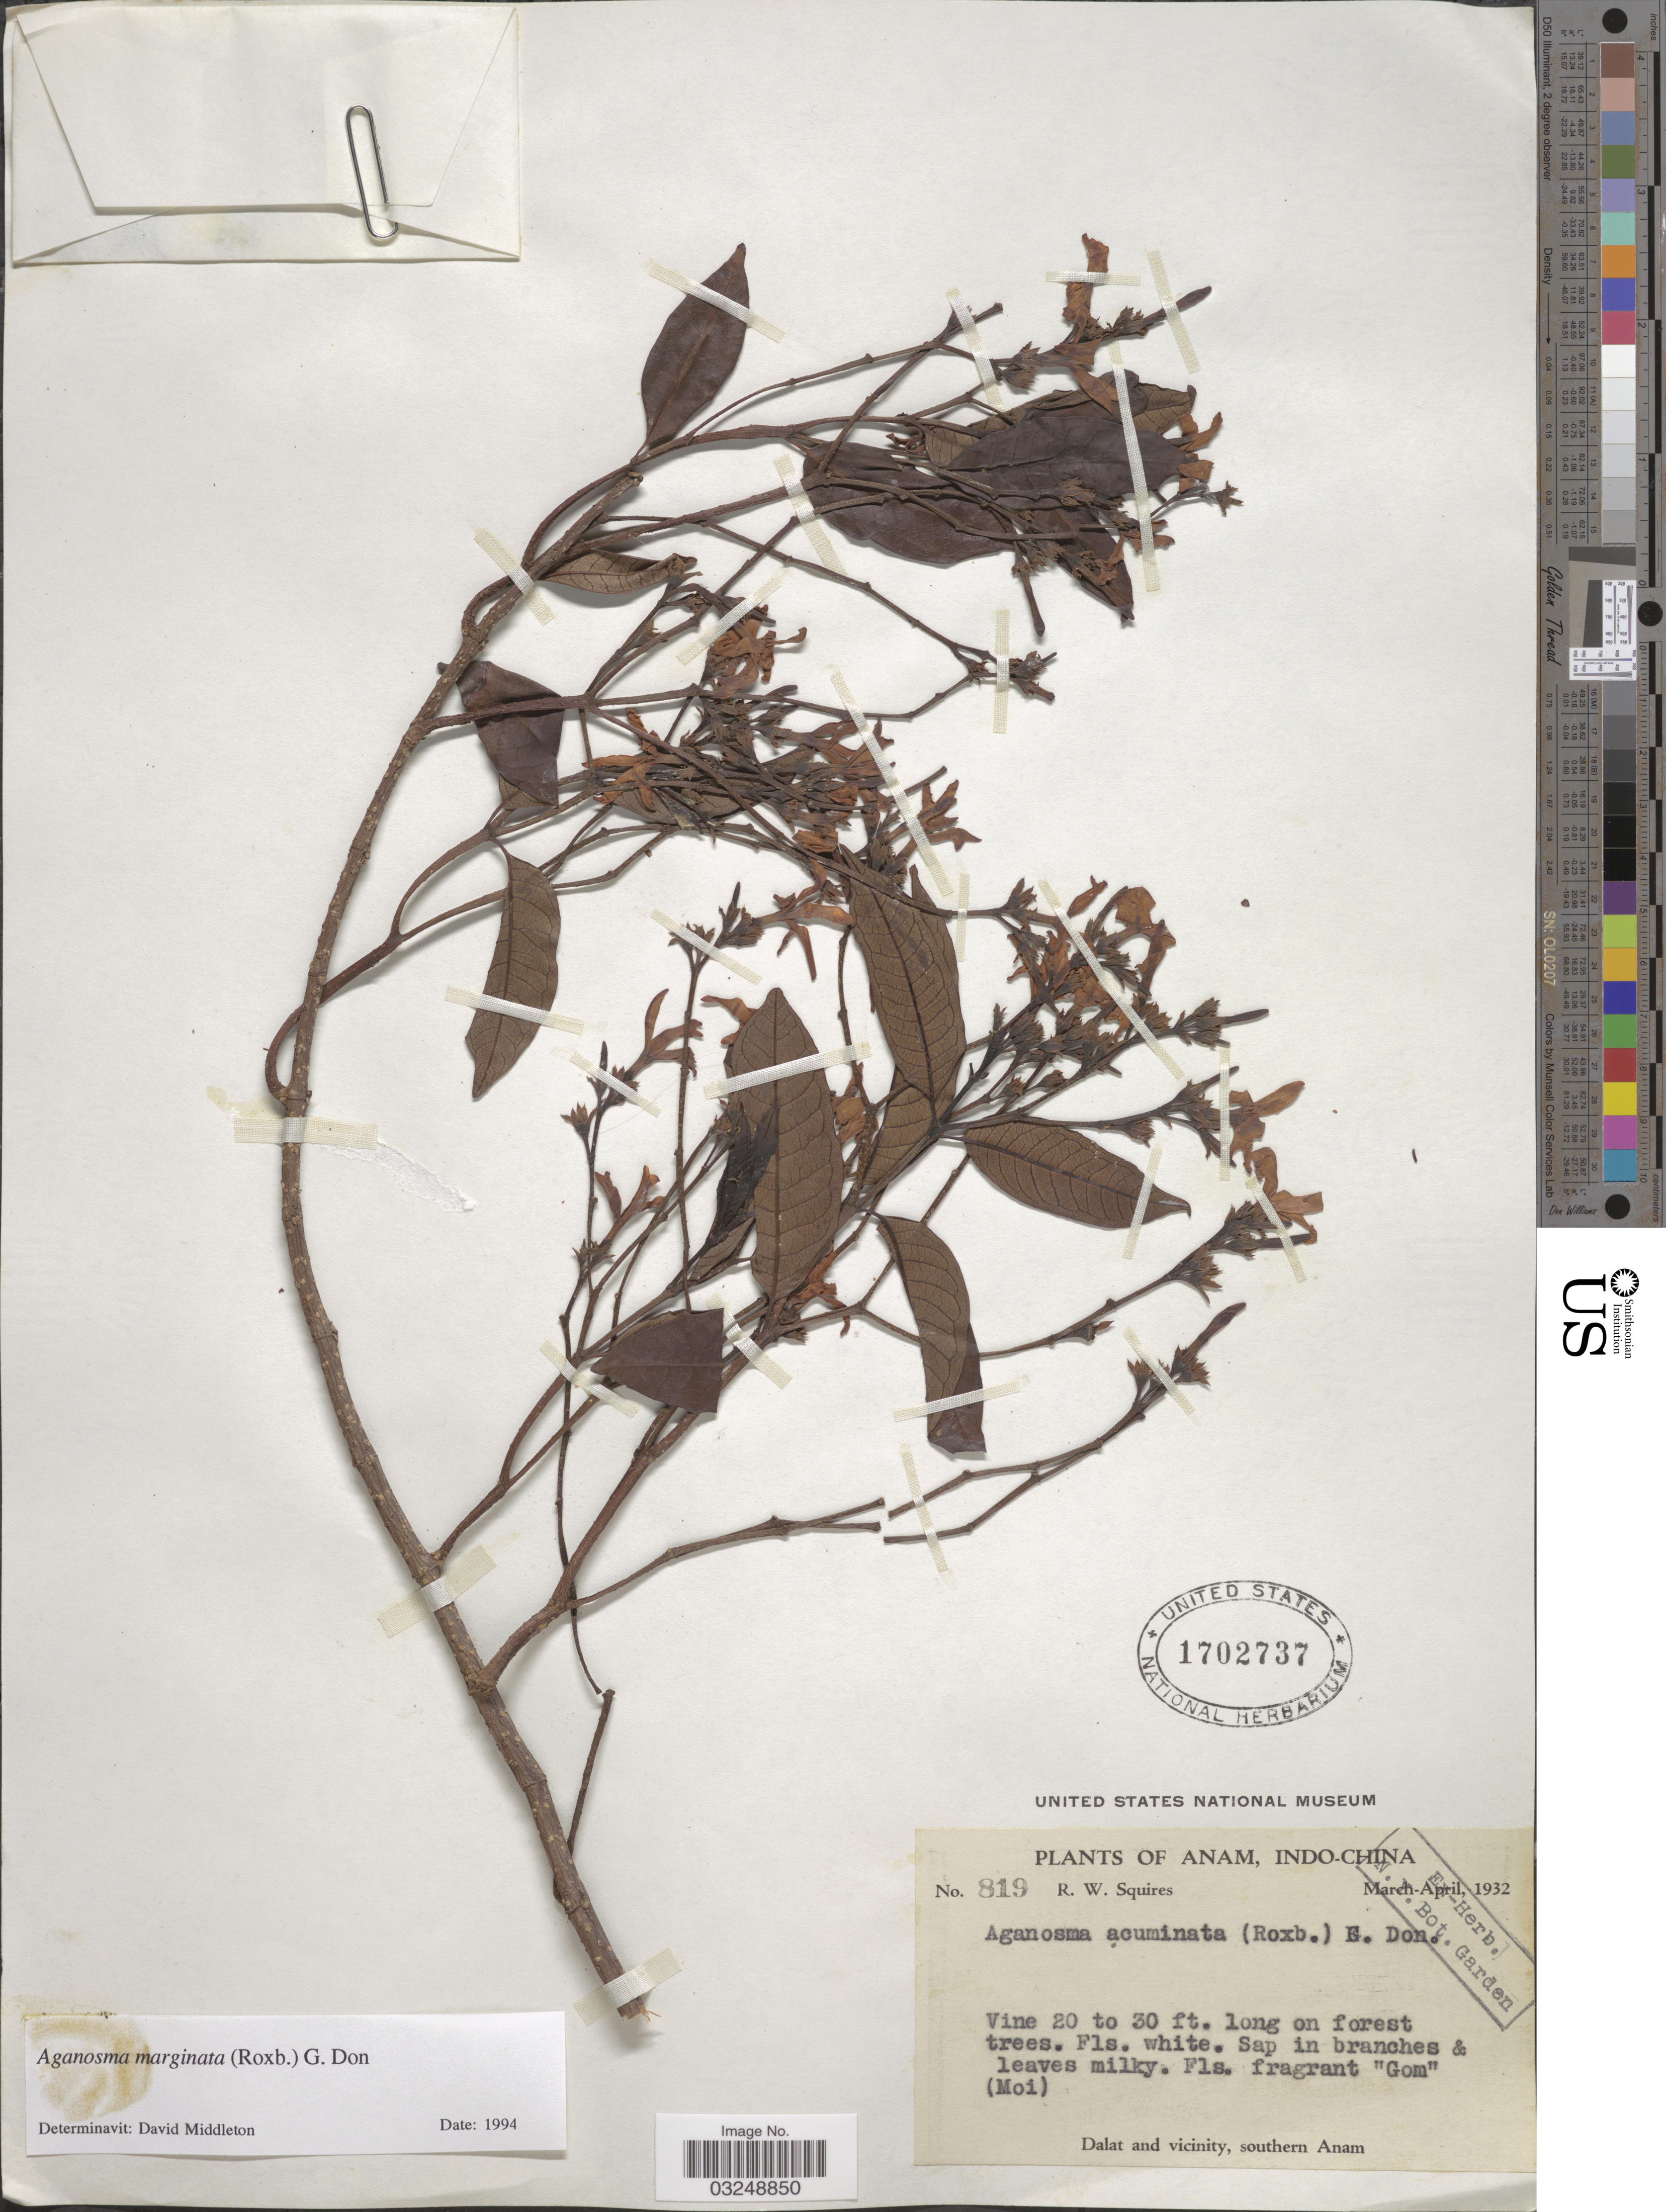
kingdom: Plantae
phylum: Tracheophyta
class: Magnoliopsida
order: Gentianales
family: Apocynaceae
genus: Aganosma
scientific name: Aganosma marginata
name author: (Roxb.) G. Don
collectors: R. Squires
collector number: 819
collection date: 1932-03/1932-04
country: Vietnam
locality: Anam, Indo-China. Dalat and vicinity, southern Anam.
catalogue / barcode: US 1702737